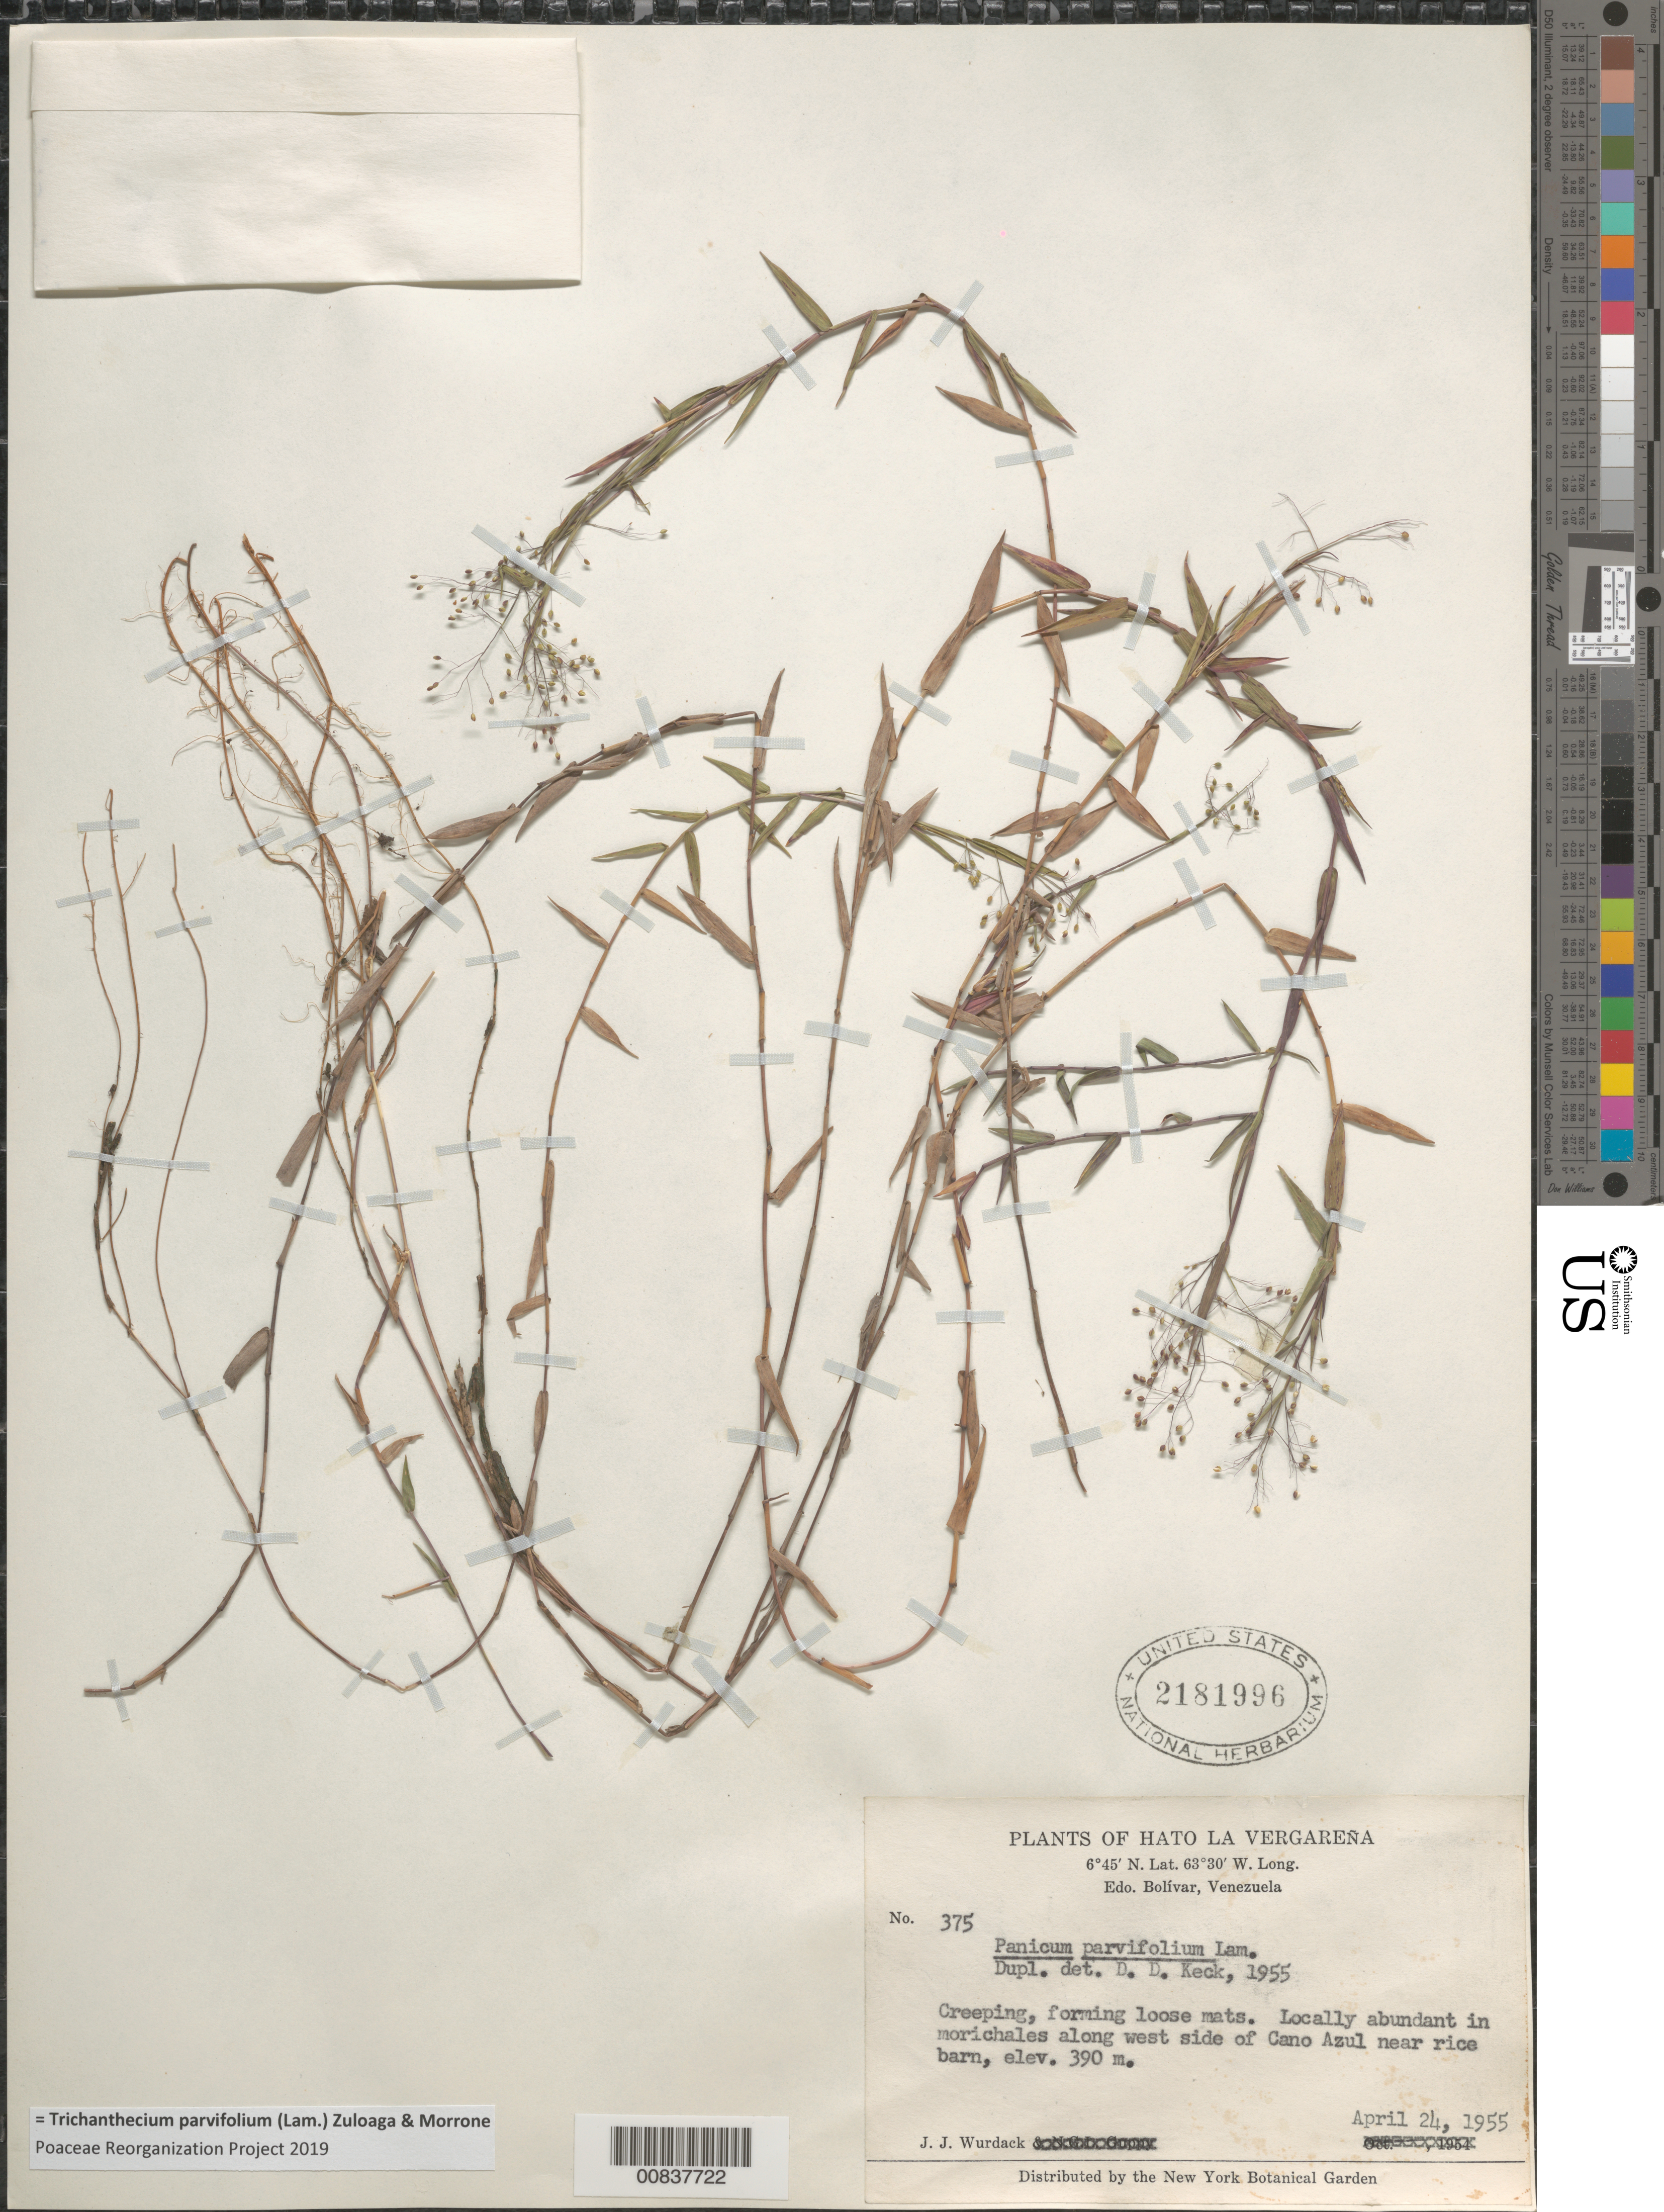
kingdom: Plantae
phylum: Tracheophyta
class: Liliopsida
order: Poales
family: Poaceae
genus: Trichanthecium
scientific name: Trichanthecium parvifolium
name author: (Lam.) Zuloaga & Morrone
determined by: Poaceae Reorganization Project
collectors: J. J. Wurdack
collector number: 375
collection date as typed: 24-Apr-55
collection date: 1955-04-24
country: Venezuela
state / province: Bolívar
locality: Caño Azul, W side, near rice barn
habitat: Morichals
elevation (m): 390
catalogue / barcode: US 2181996